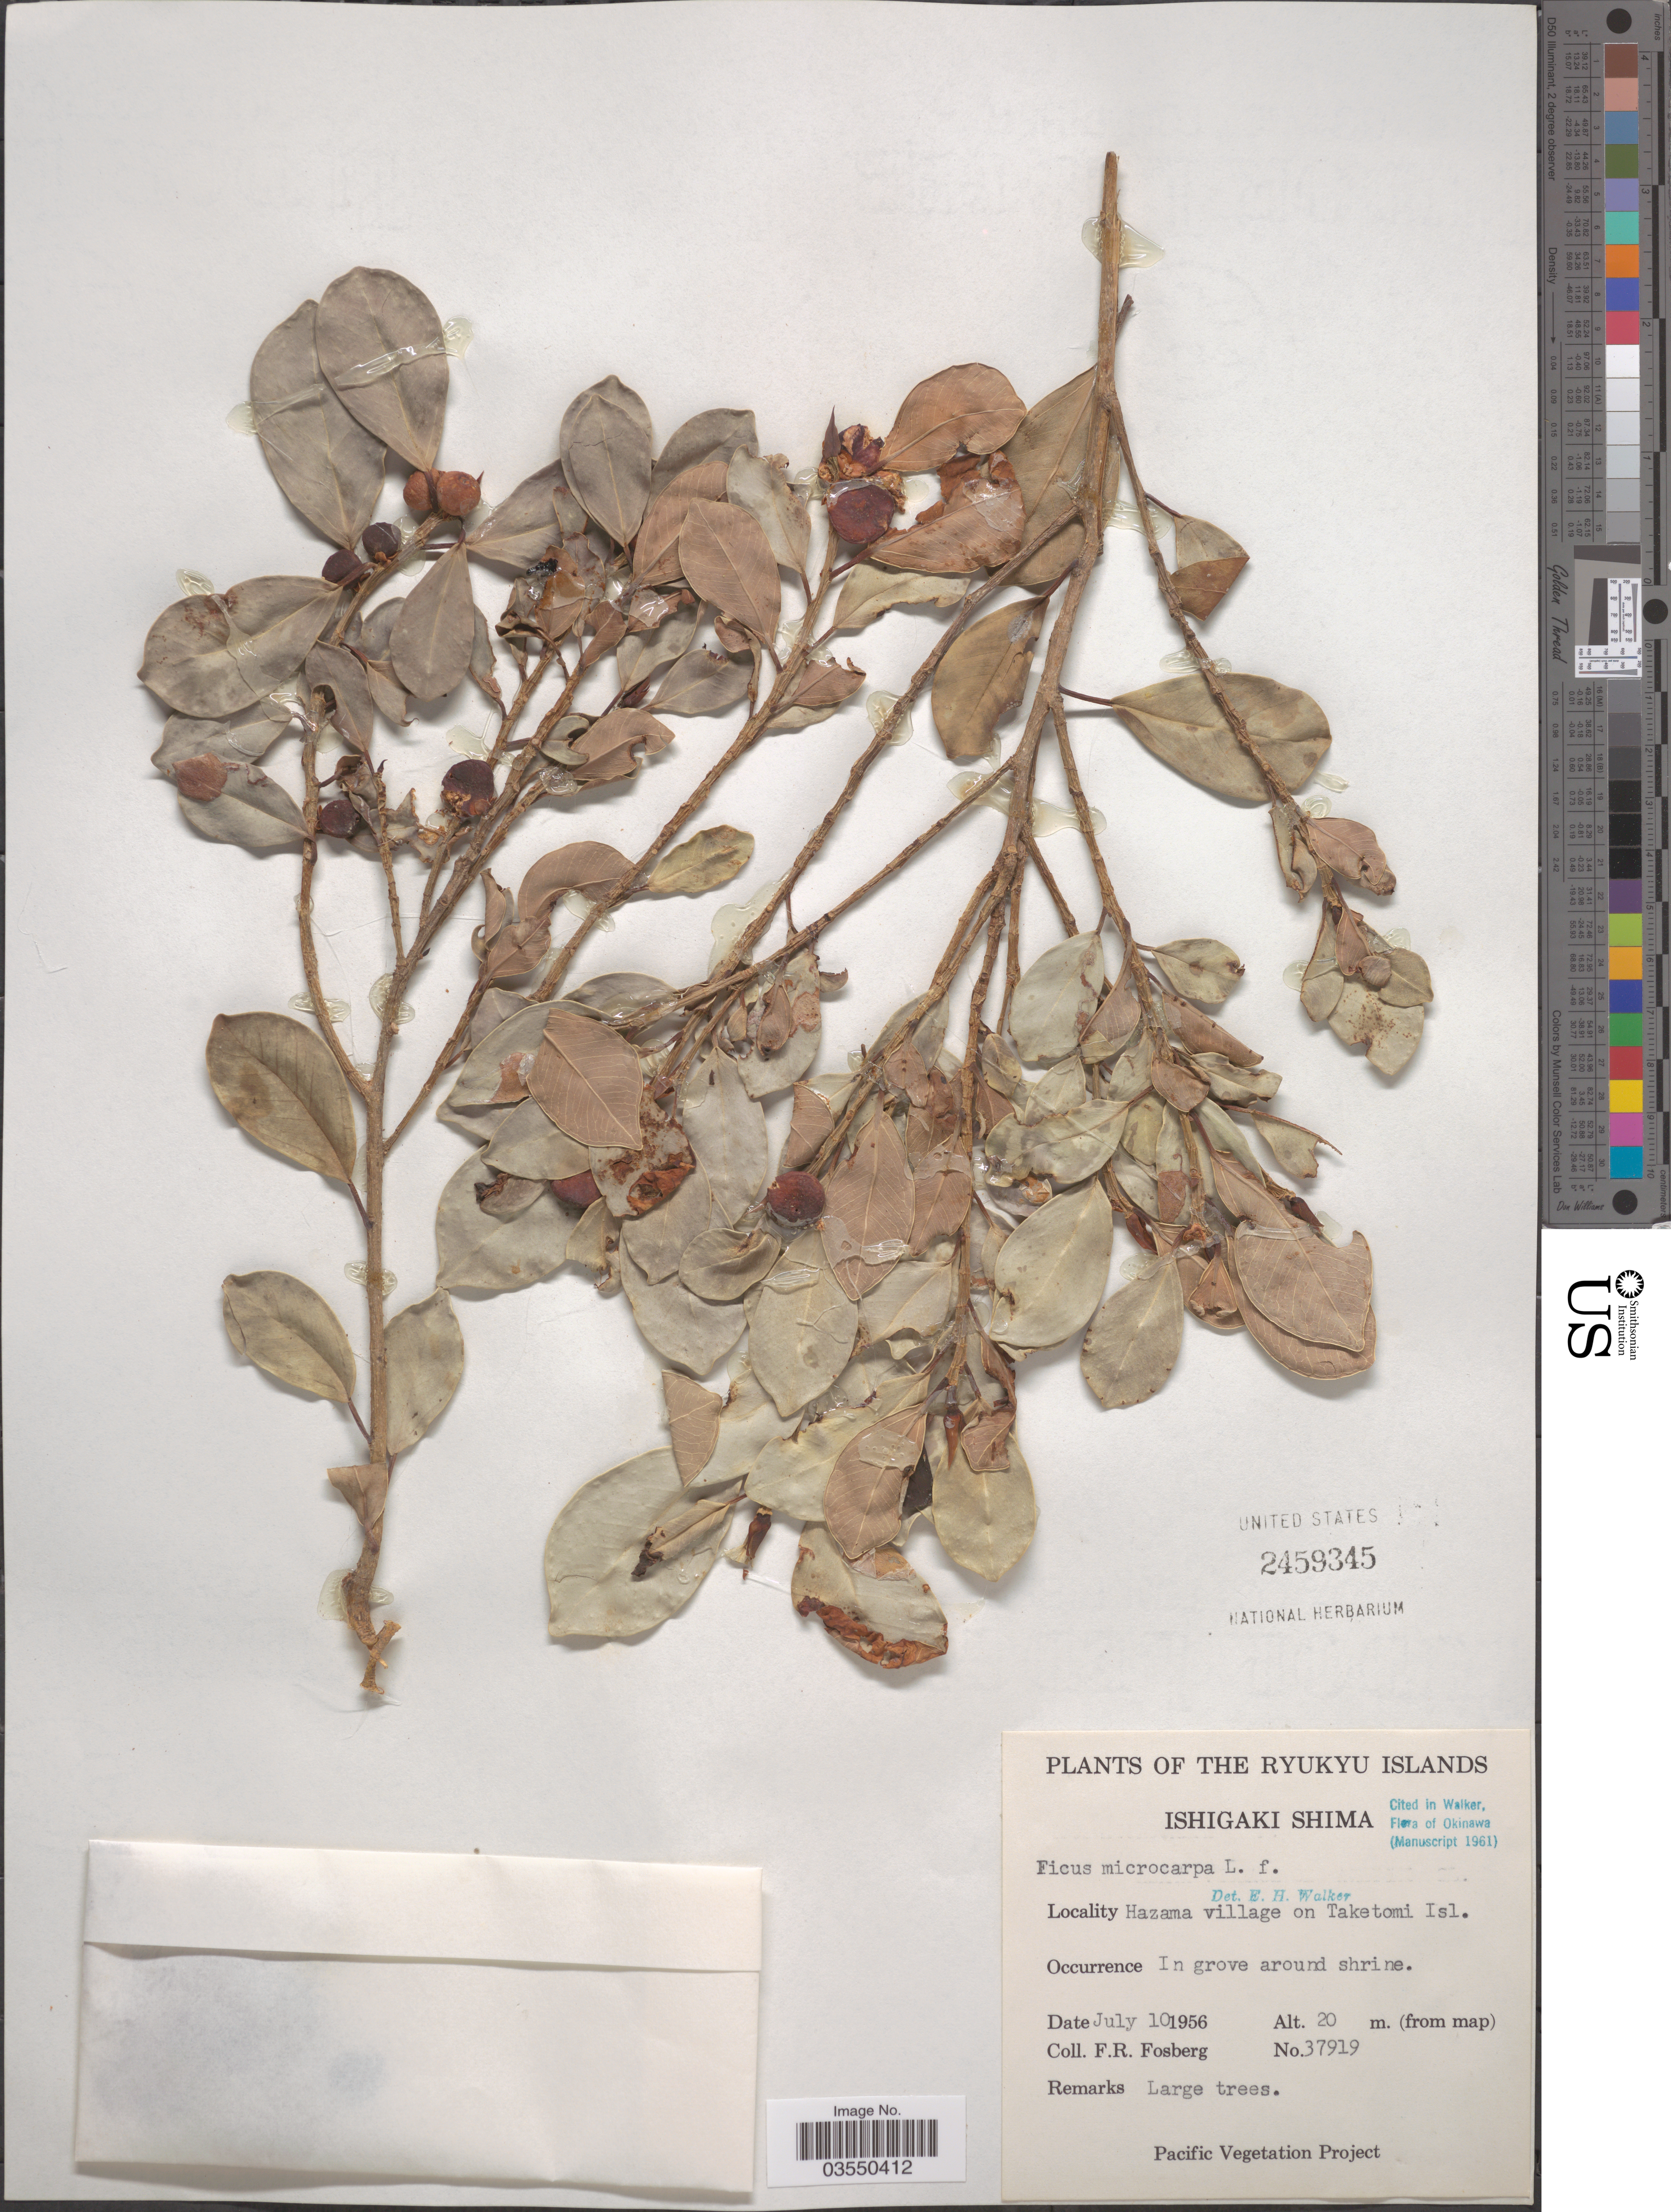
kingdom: Plantae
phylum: Tracheophyta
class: Magnoliopsida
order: Rosales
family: Moraceae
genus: Ficus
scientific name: Ficus microcarpa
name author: L. f.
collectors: F. R. Fosberg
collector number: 37919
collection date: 1956-07-10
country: Japan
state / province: Okinawa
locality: The Ryukyu Islands. Ishigaki Shima. Hazama village on Taketomi Isl.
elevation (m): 20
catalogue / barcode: US 2459345